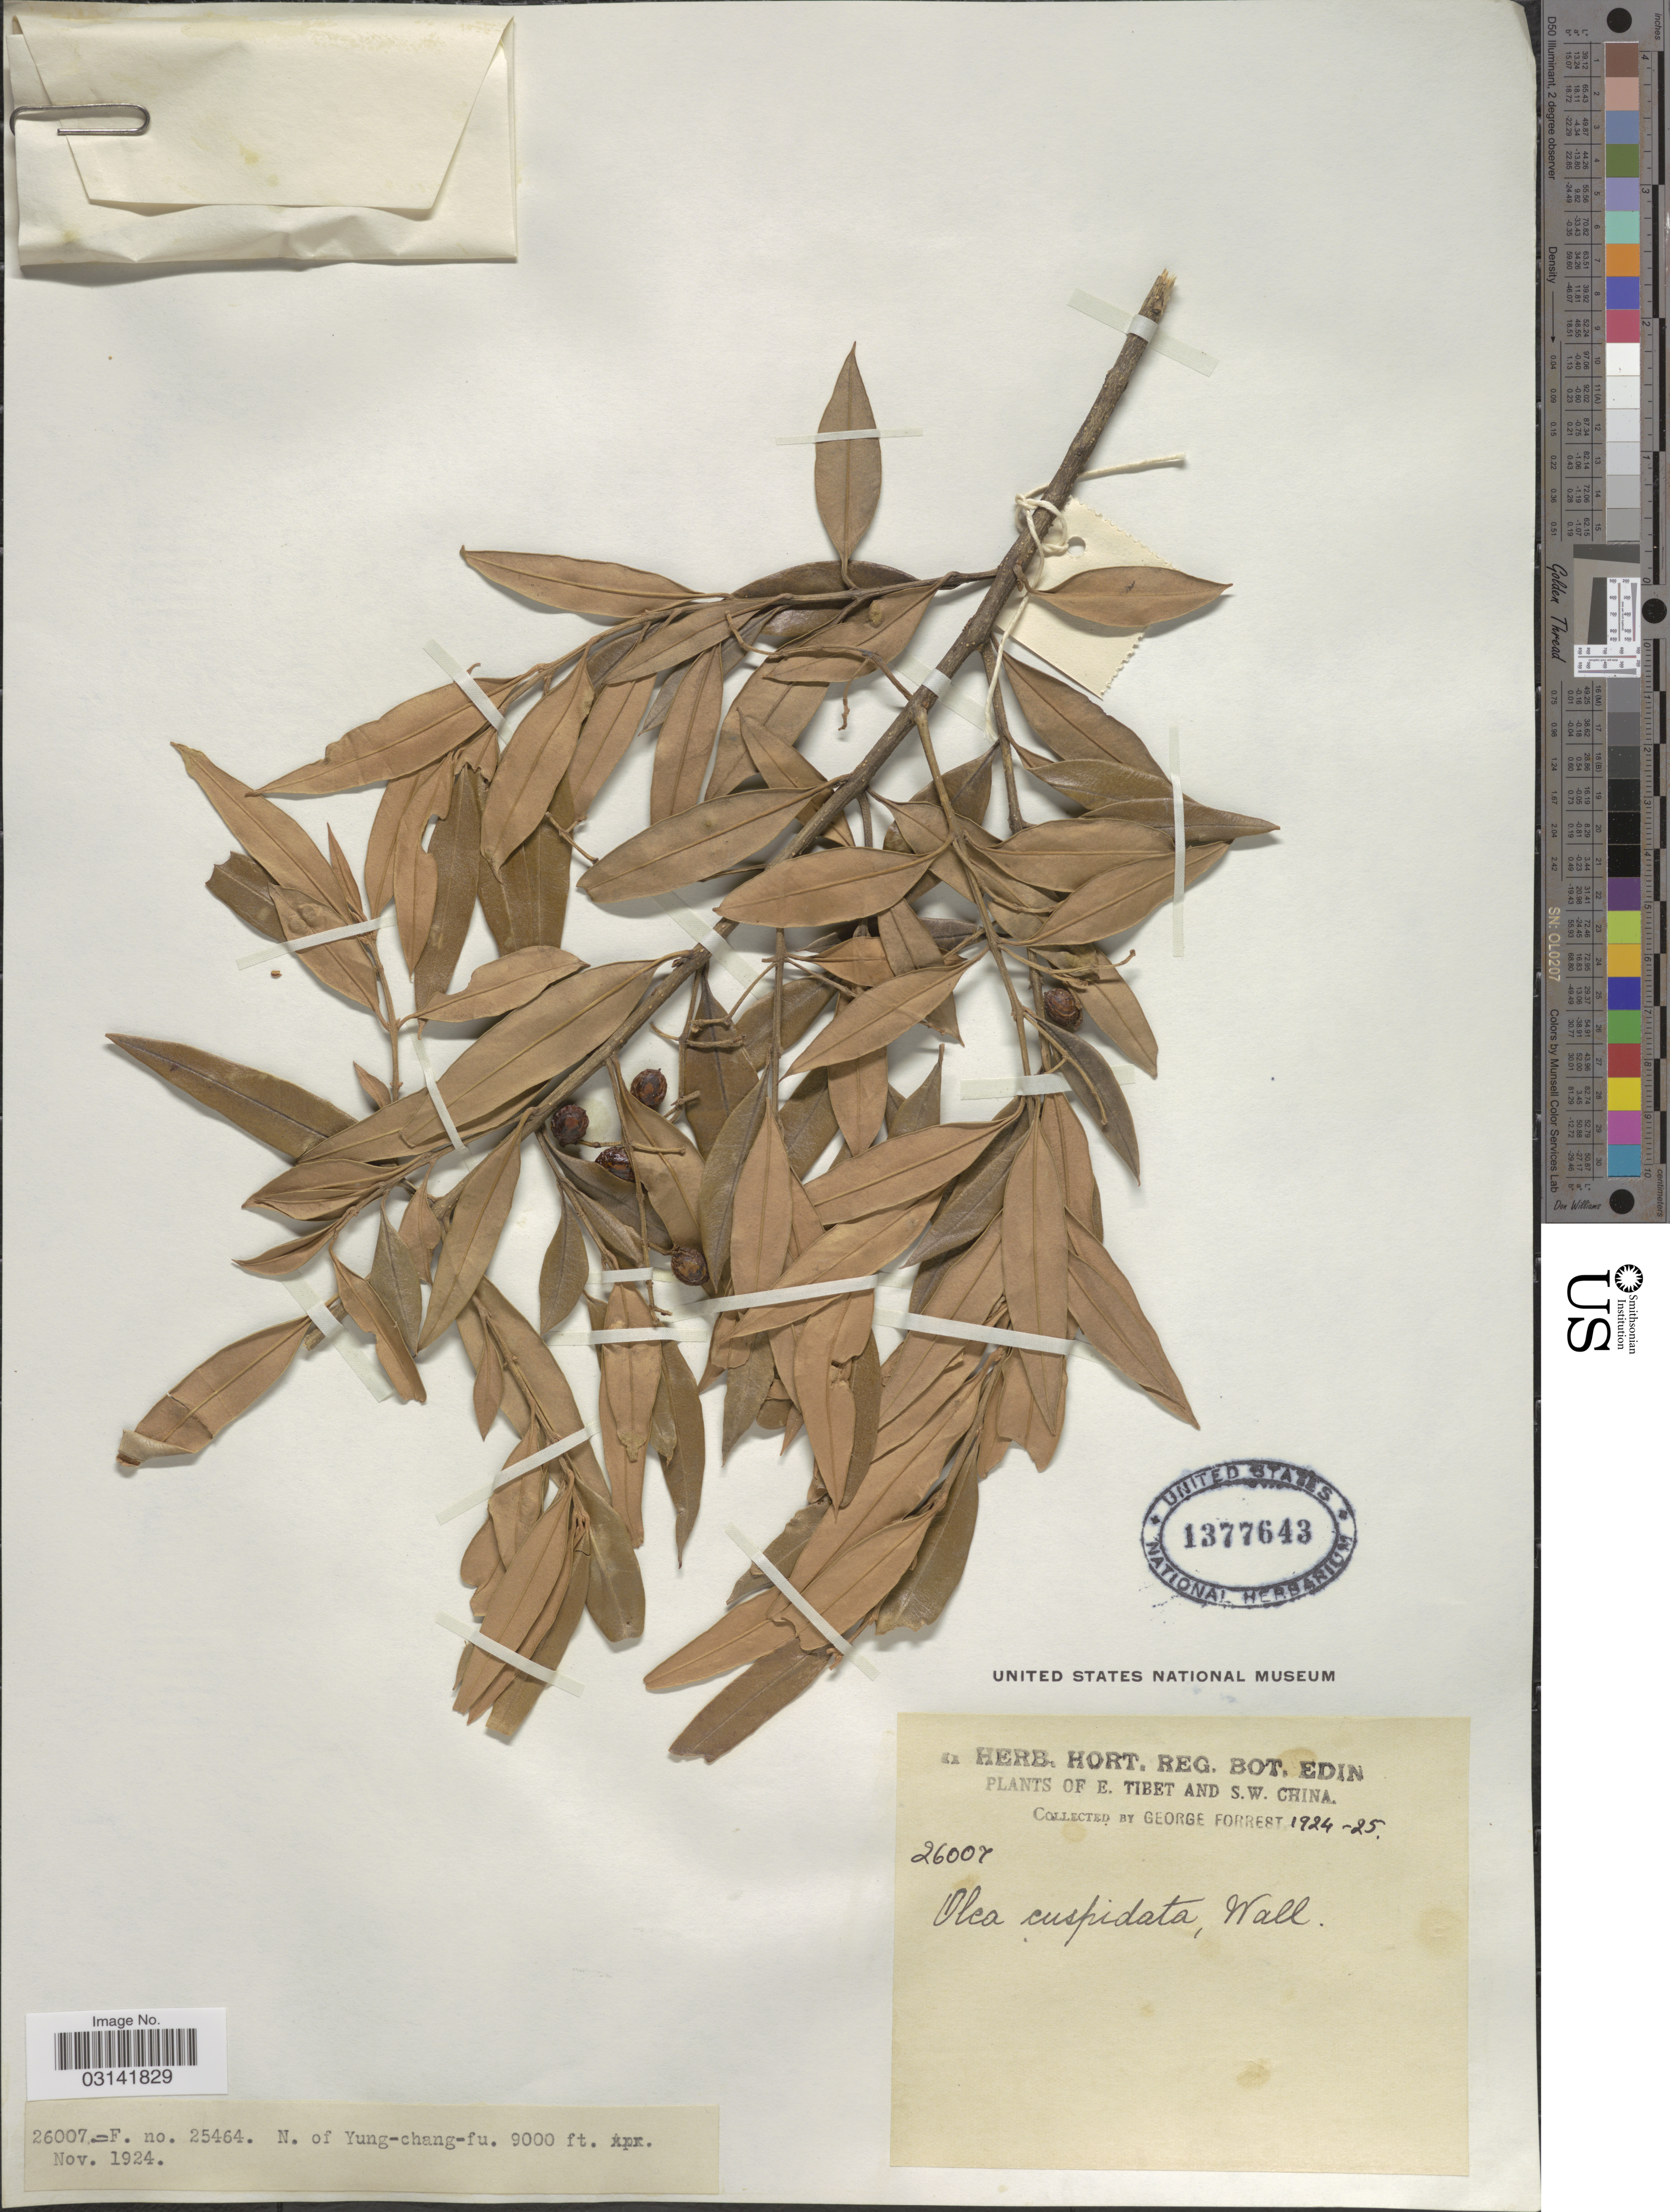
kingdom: Plantae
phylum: Tracheophyta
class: Magnoliopsida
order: Lamiales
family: Oleaceae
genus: Olea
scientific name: Olea europaea subsp. cuspidata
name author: (Wall. & G. Don) Cif.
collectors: G. Forrest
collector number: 26007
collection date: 1924-11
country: China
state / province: Xizang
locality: E. Tibet and S.W. China. N. of Yung-chang-fu.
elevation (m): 2743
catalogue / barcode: US 1377643